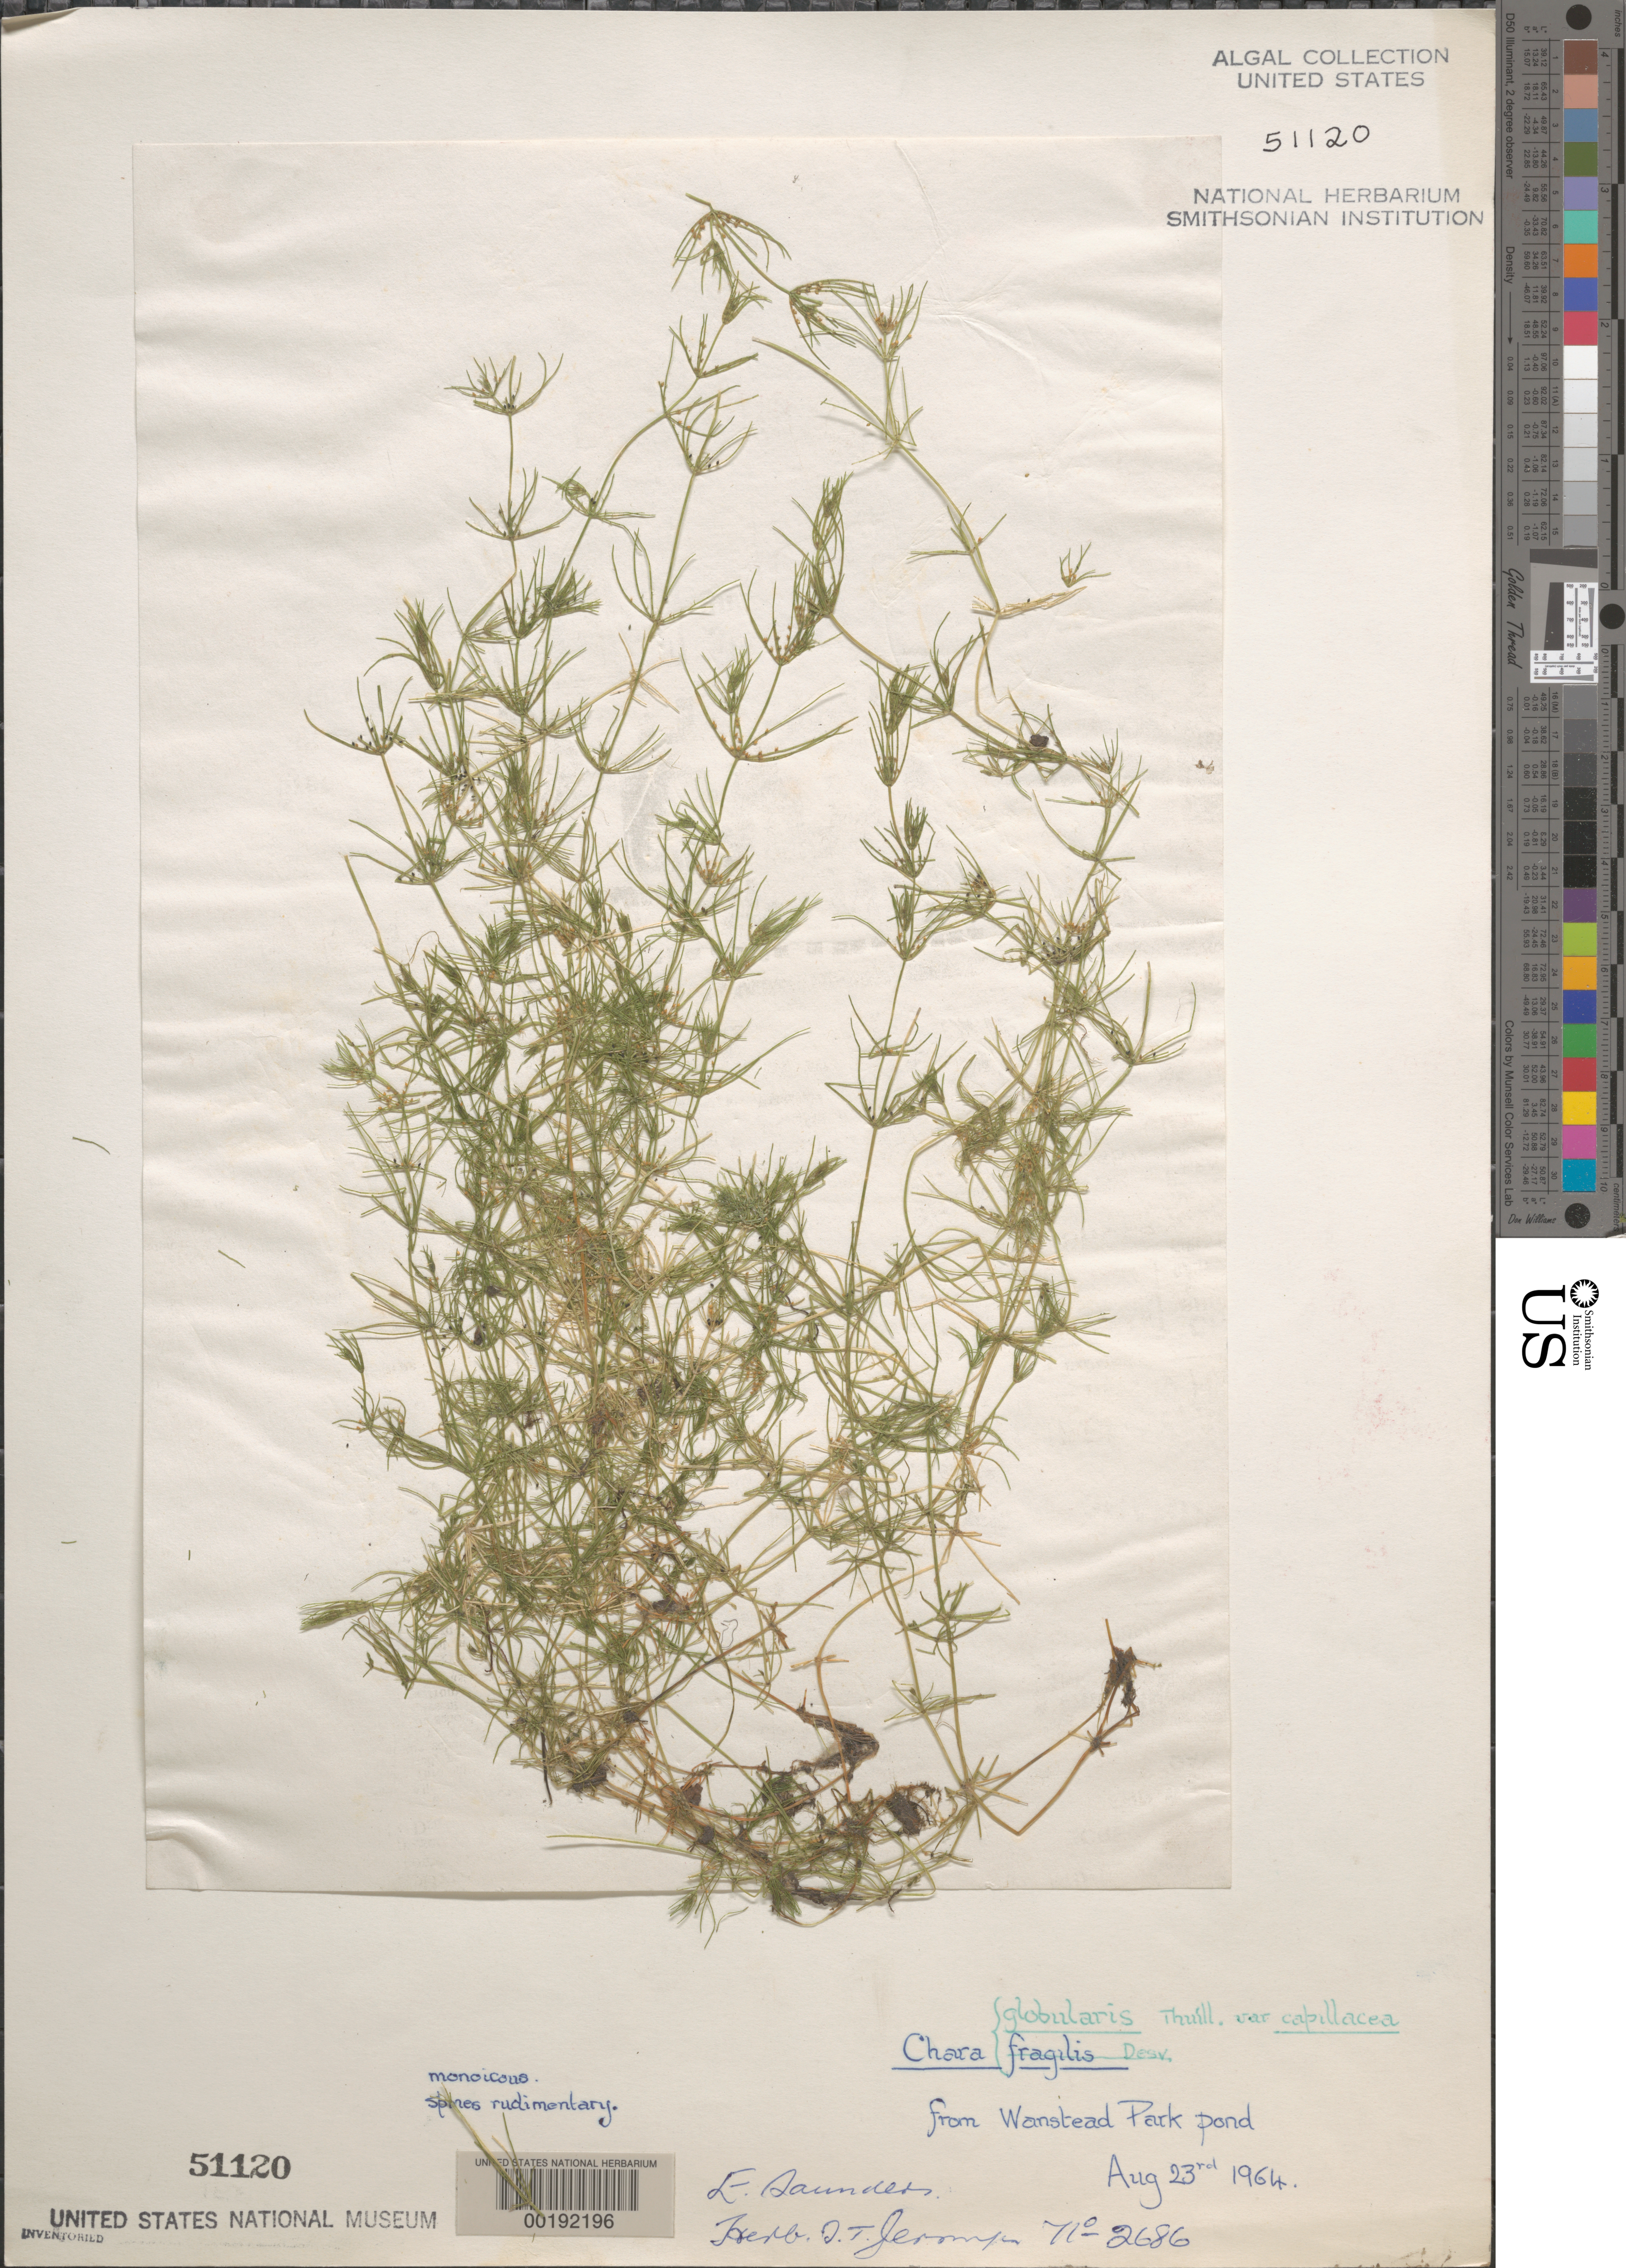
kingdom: Plantae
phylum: Charophyta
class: Charophyceae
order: Charales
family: Characeae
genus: Chara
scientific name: Chara globularis var. capillacea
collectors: E. Saunders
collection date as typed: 23 Aug 1964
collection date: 1964-08-23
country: United Kingdom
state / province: England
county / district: Essex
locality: Wanstead Park Pond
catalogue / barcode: US 51120